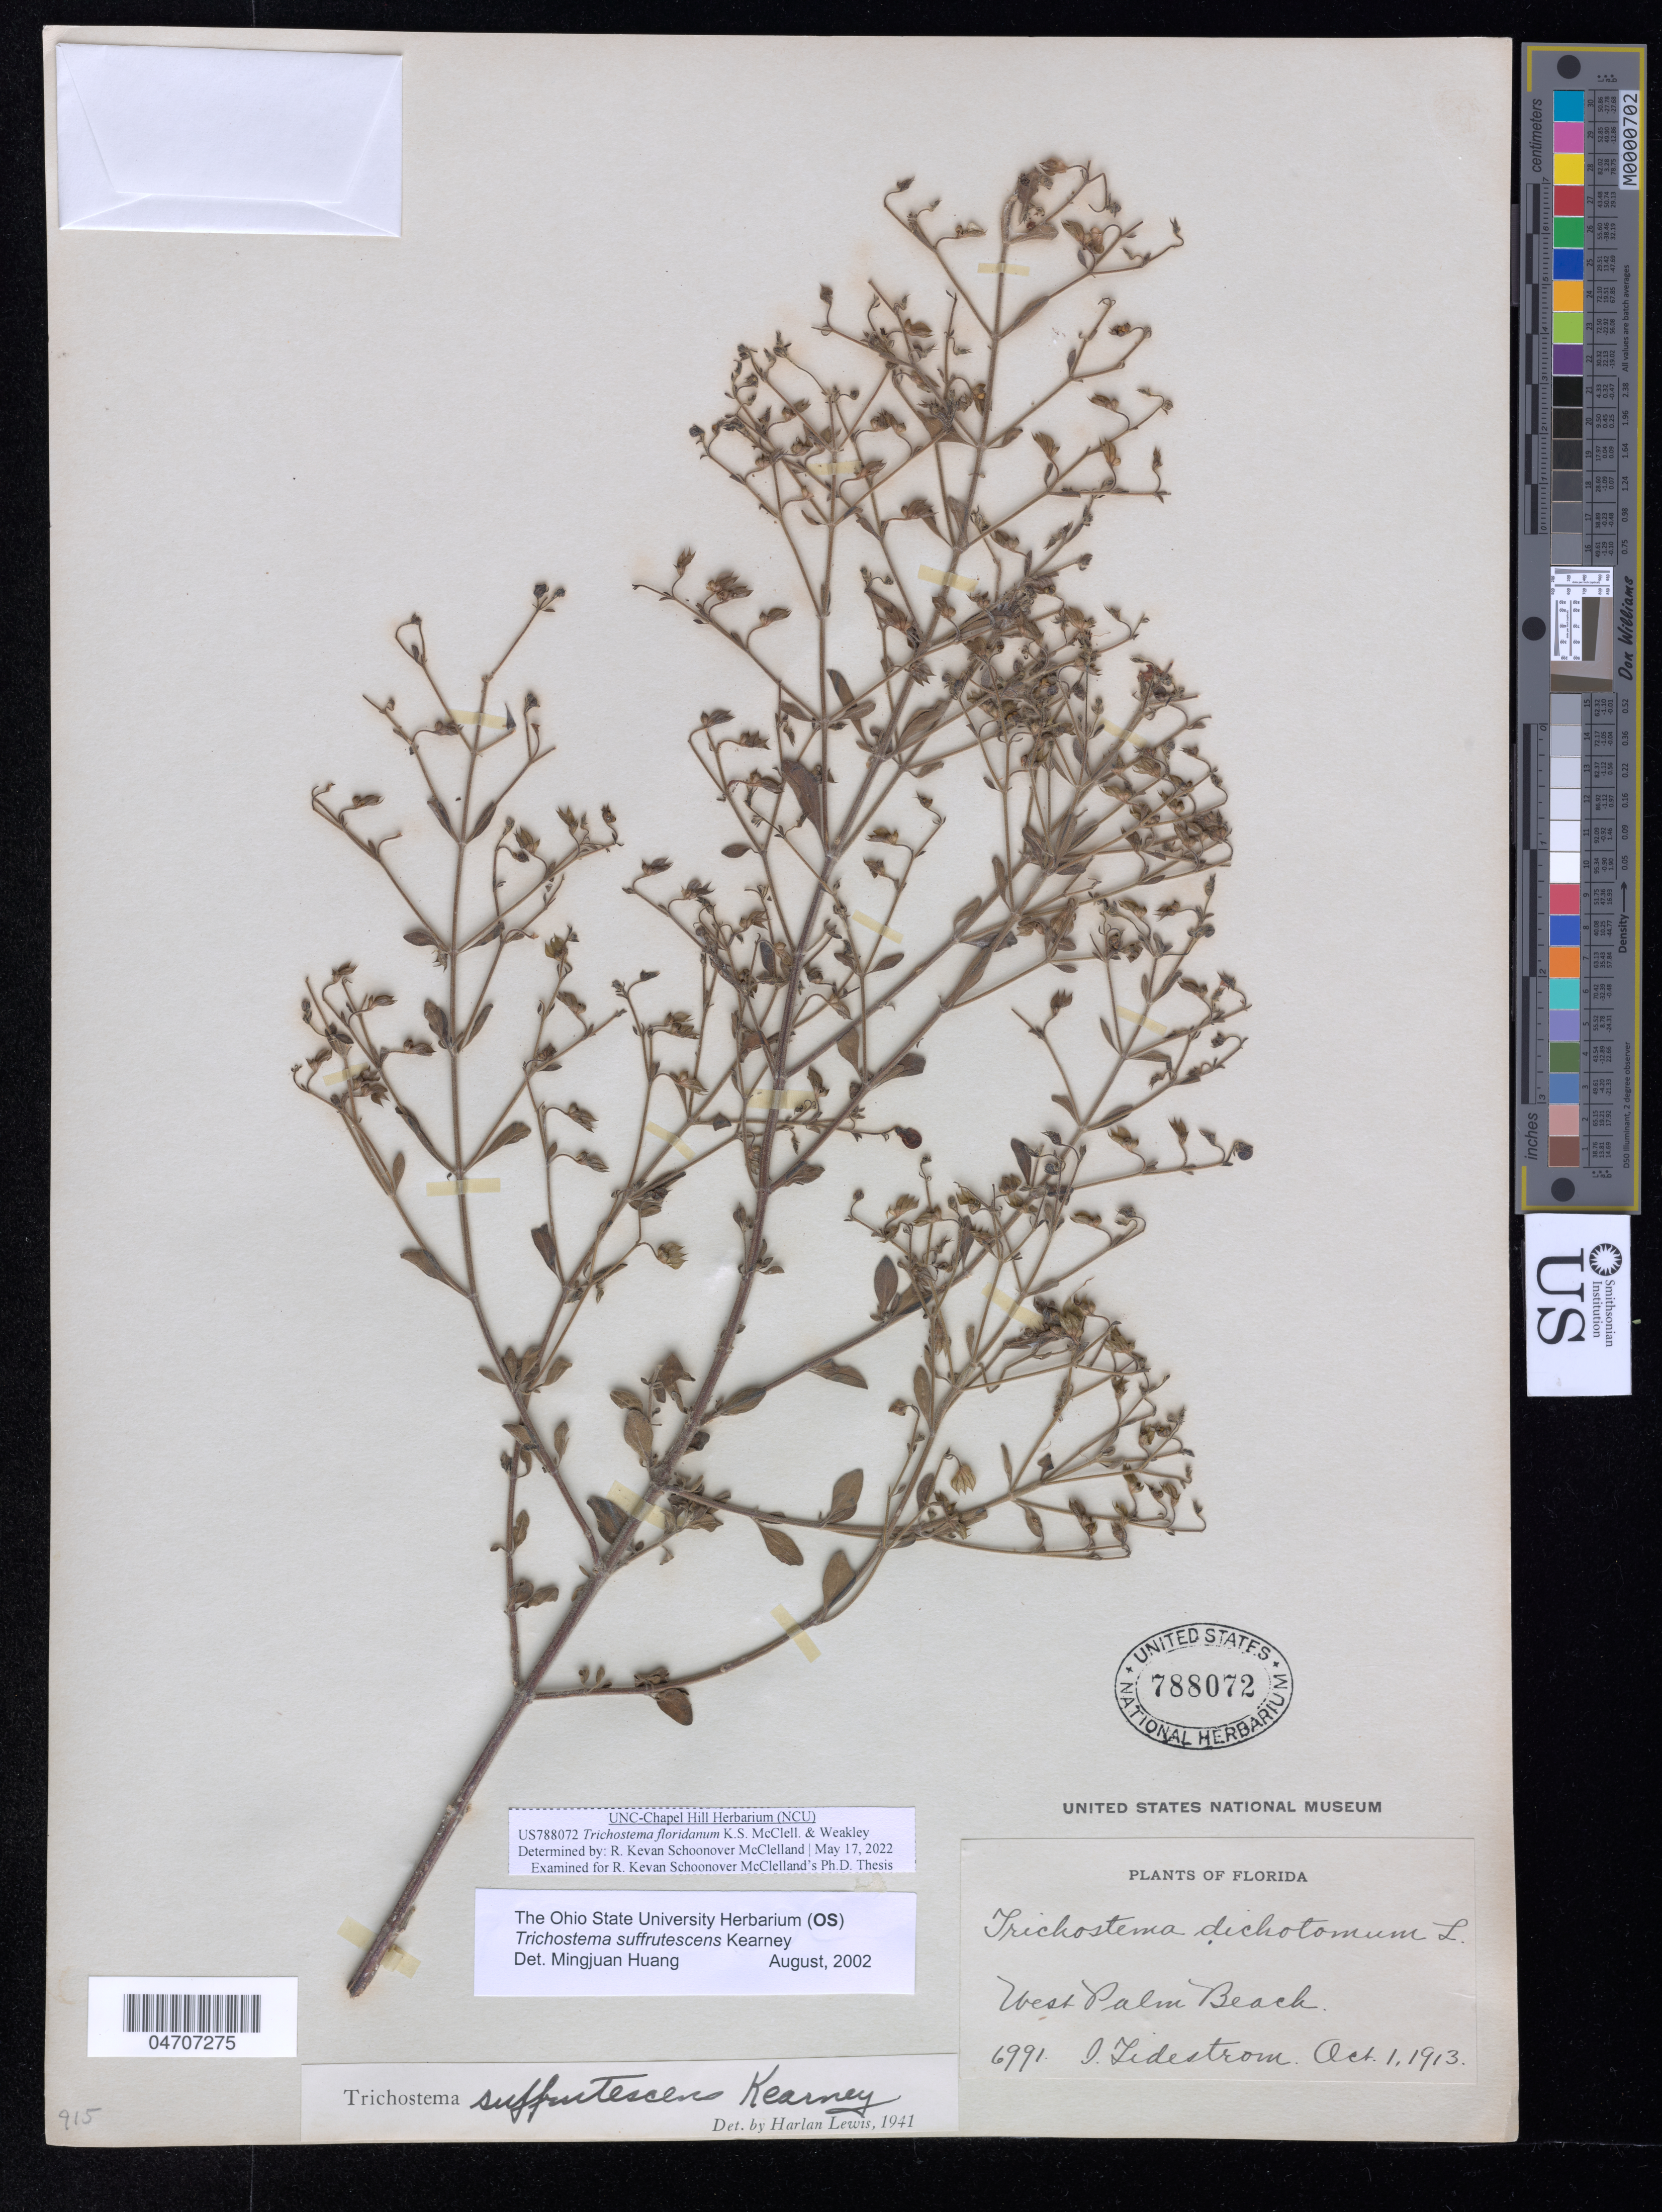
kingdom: Plantae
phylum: Tracheophyta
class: Magnoliopsida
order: Lamiales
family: Lamiaceae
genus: Trichostema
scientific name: Trichostema floridanum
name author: K. S. McClell. & Weakley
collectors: I. F. Tidestrom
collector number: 6991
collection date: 1913-10-01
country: United States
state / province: Florida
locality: West Palm Beach.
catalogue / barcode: US 788072